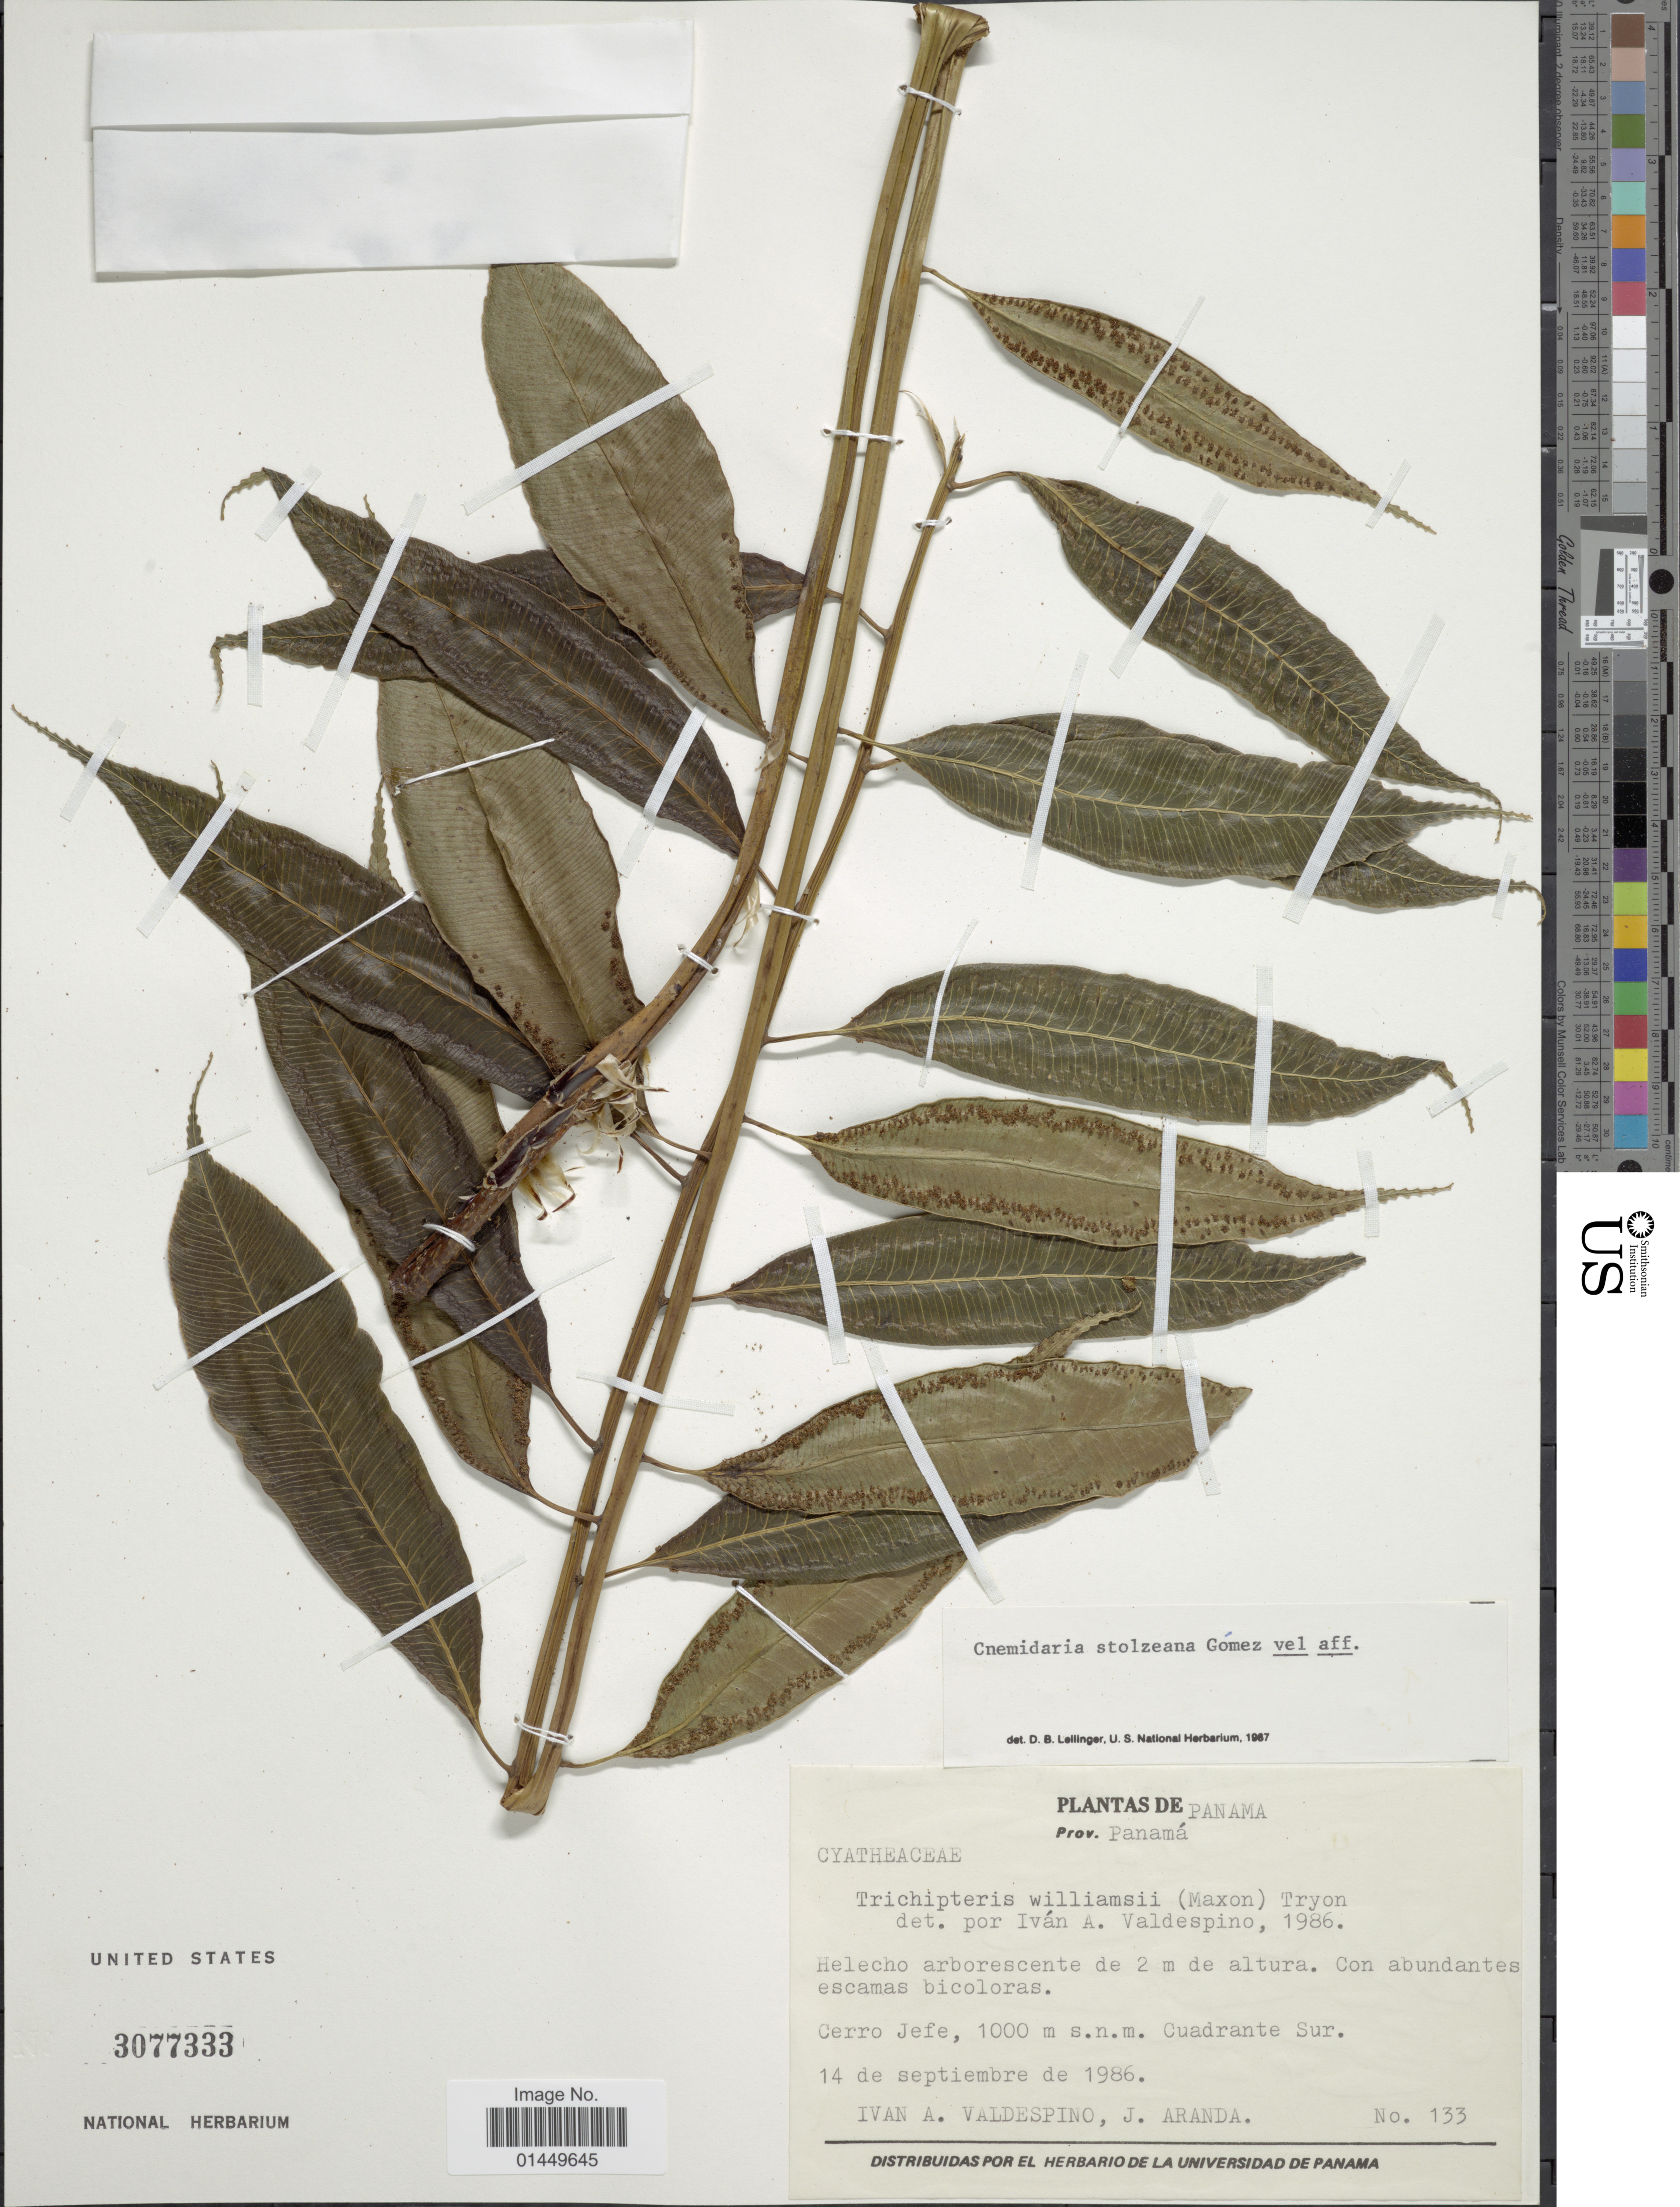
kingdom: Plantae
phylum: Tracheophyta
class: Polypodiopsida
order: Cyatheales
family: Cyatheaceae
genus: Cyathea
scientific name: Cyathea stolzeana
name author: (L.D. Gómez) Lehnert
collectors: I. A. Valdespino & J. Aranda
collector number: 133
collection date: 1986-09-14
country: Panama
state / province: Panamá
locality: Prov. Panama, Cerro Jefe, Cuadrante Sur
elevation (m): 1000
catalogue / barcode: US 3077333